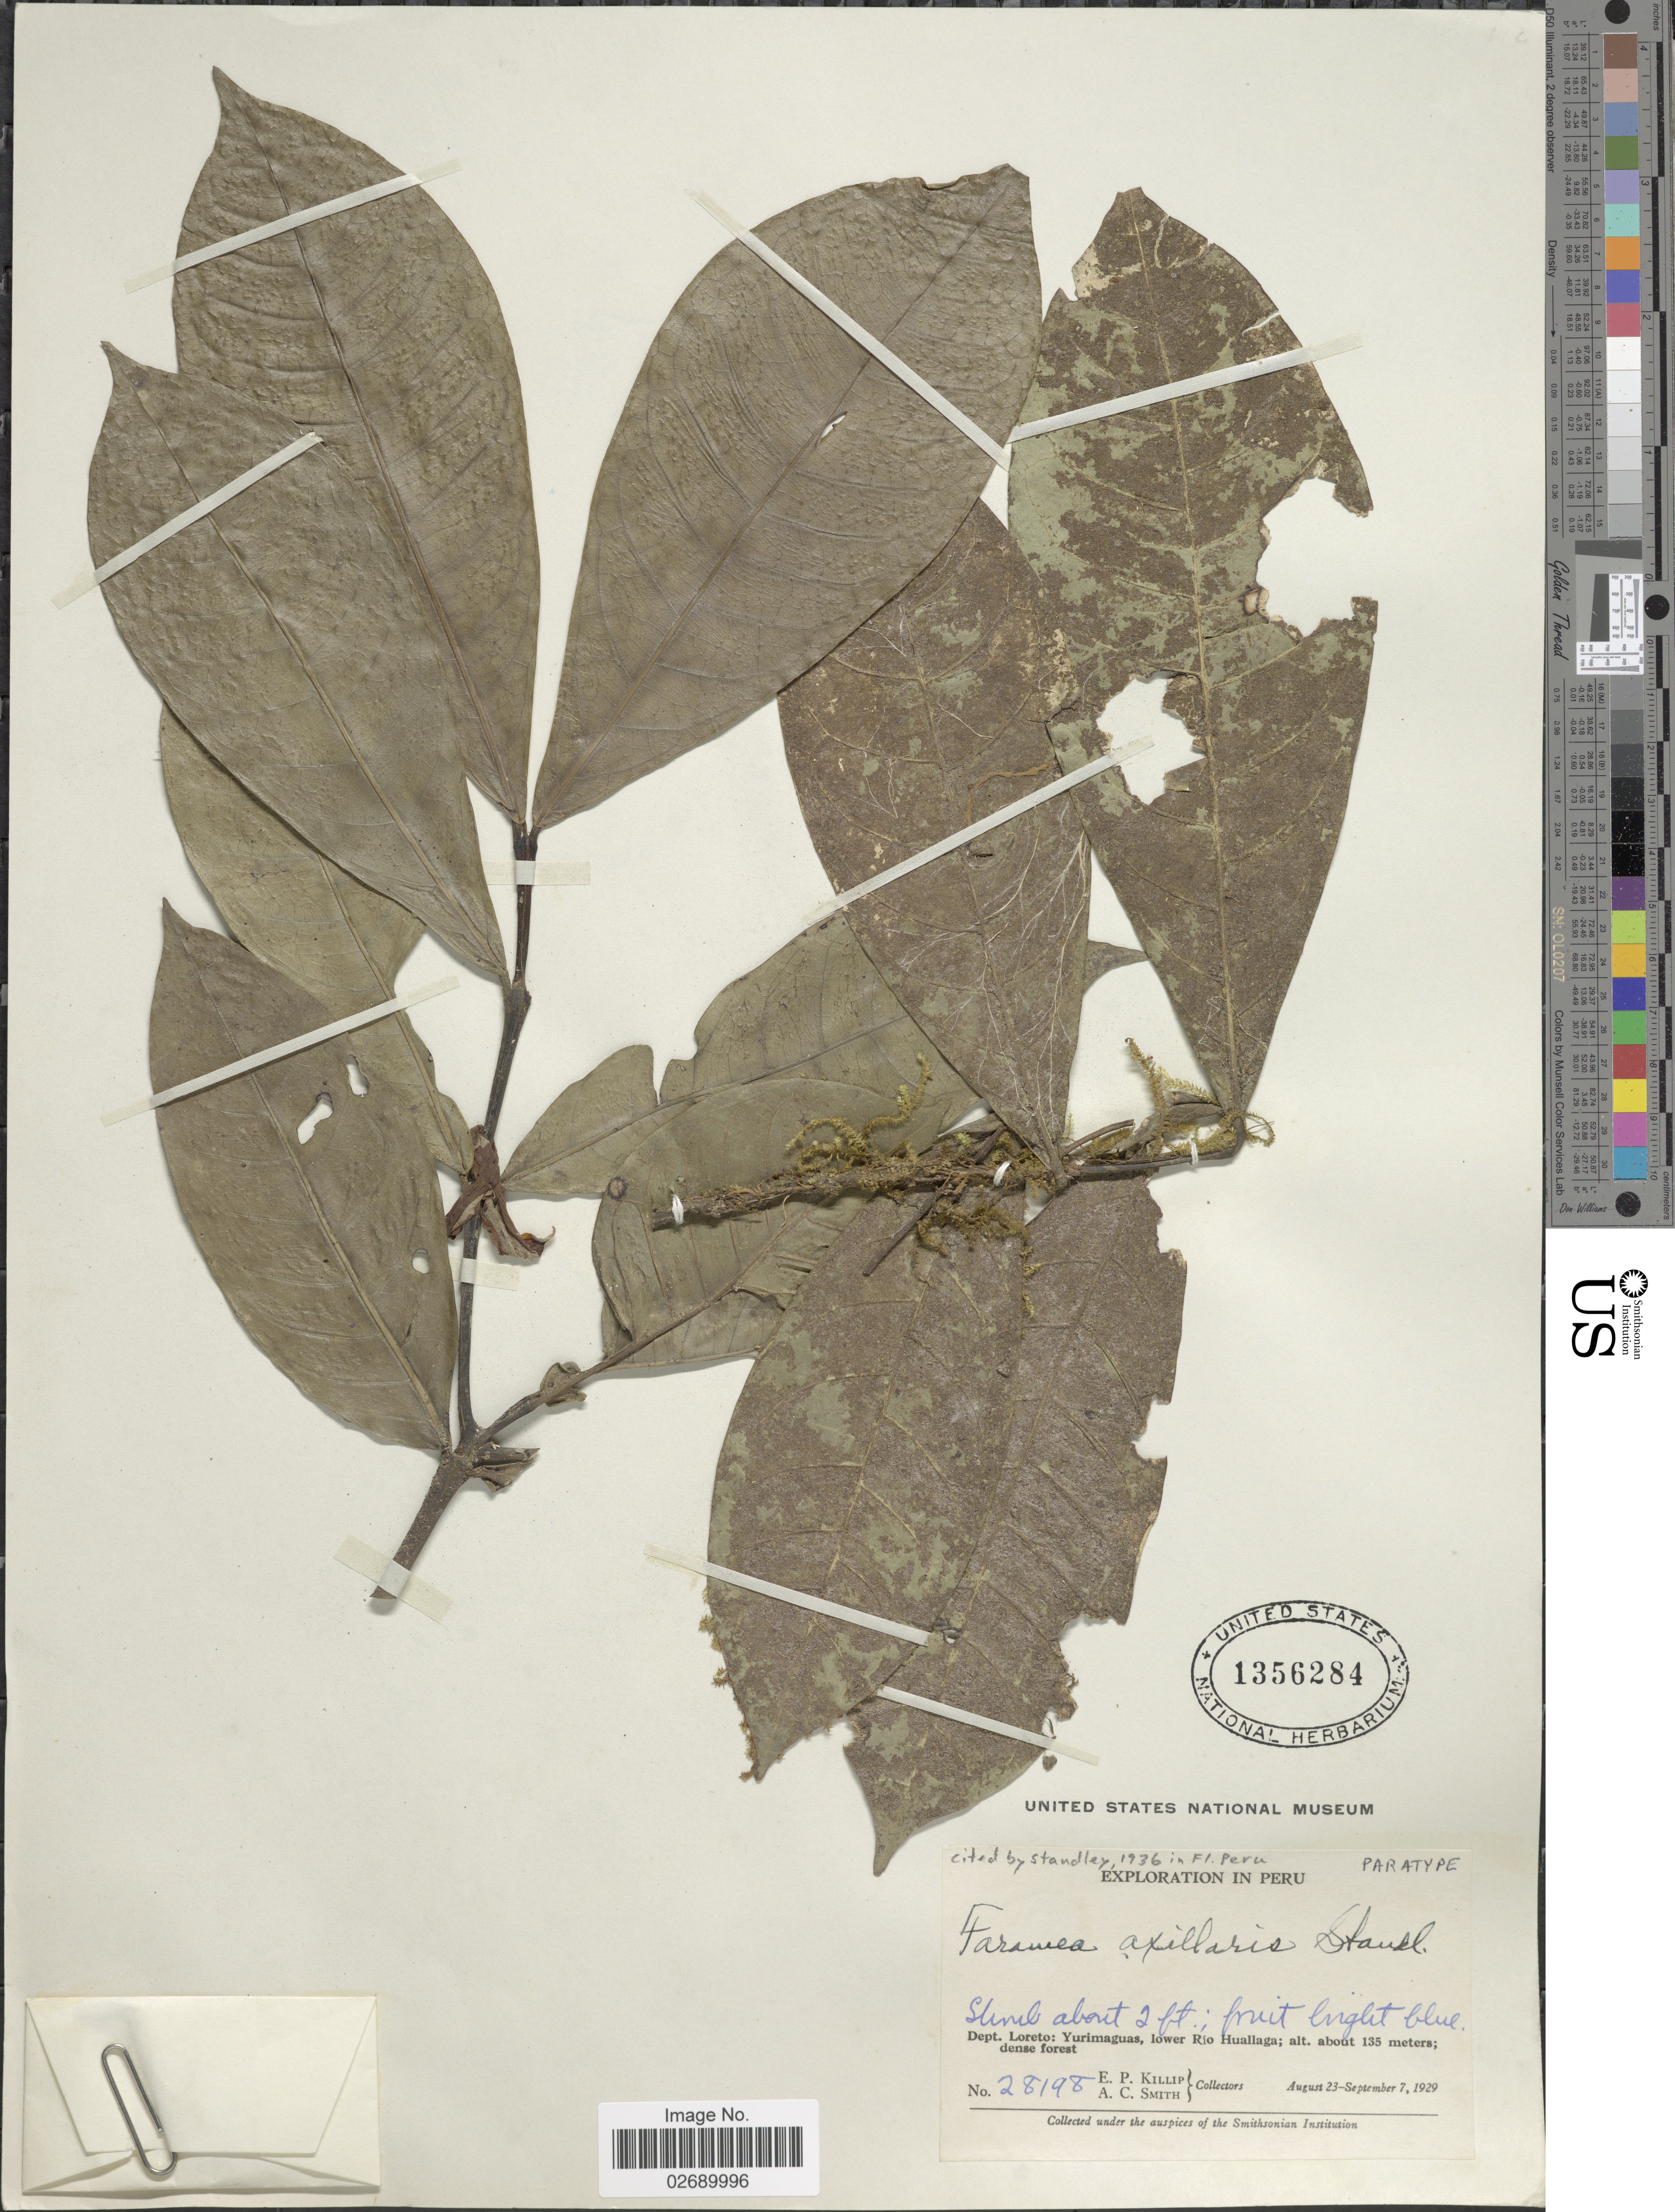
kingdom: Plantae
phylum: Tracheophyta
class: Magnoliopsida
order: Gentianales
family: Rubiaceae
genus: Faramea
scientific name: Faramea axillaris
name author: Standl.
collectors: E. P. Killip & A. C. Smith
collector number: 28198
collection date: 1929-08-23/1929-09-07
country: Peru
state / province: Loreto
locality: Yurimaguas, lower Rio Huallaga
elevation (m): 135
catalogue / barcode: US 1356284